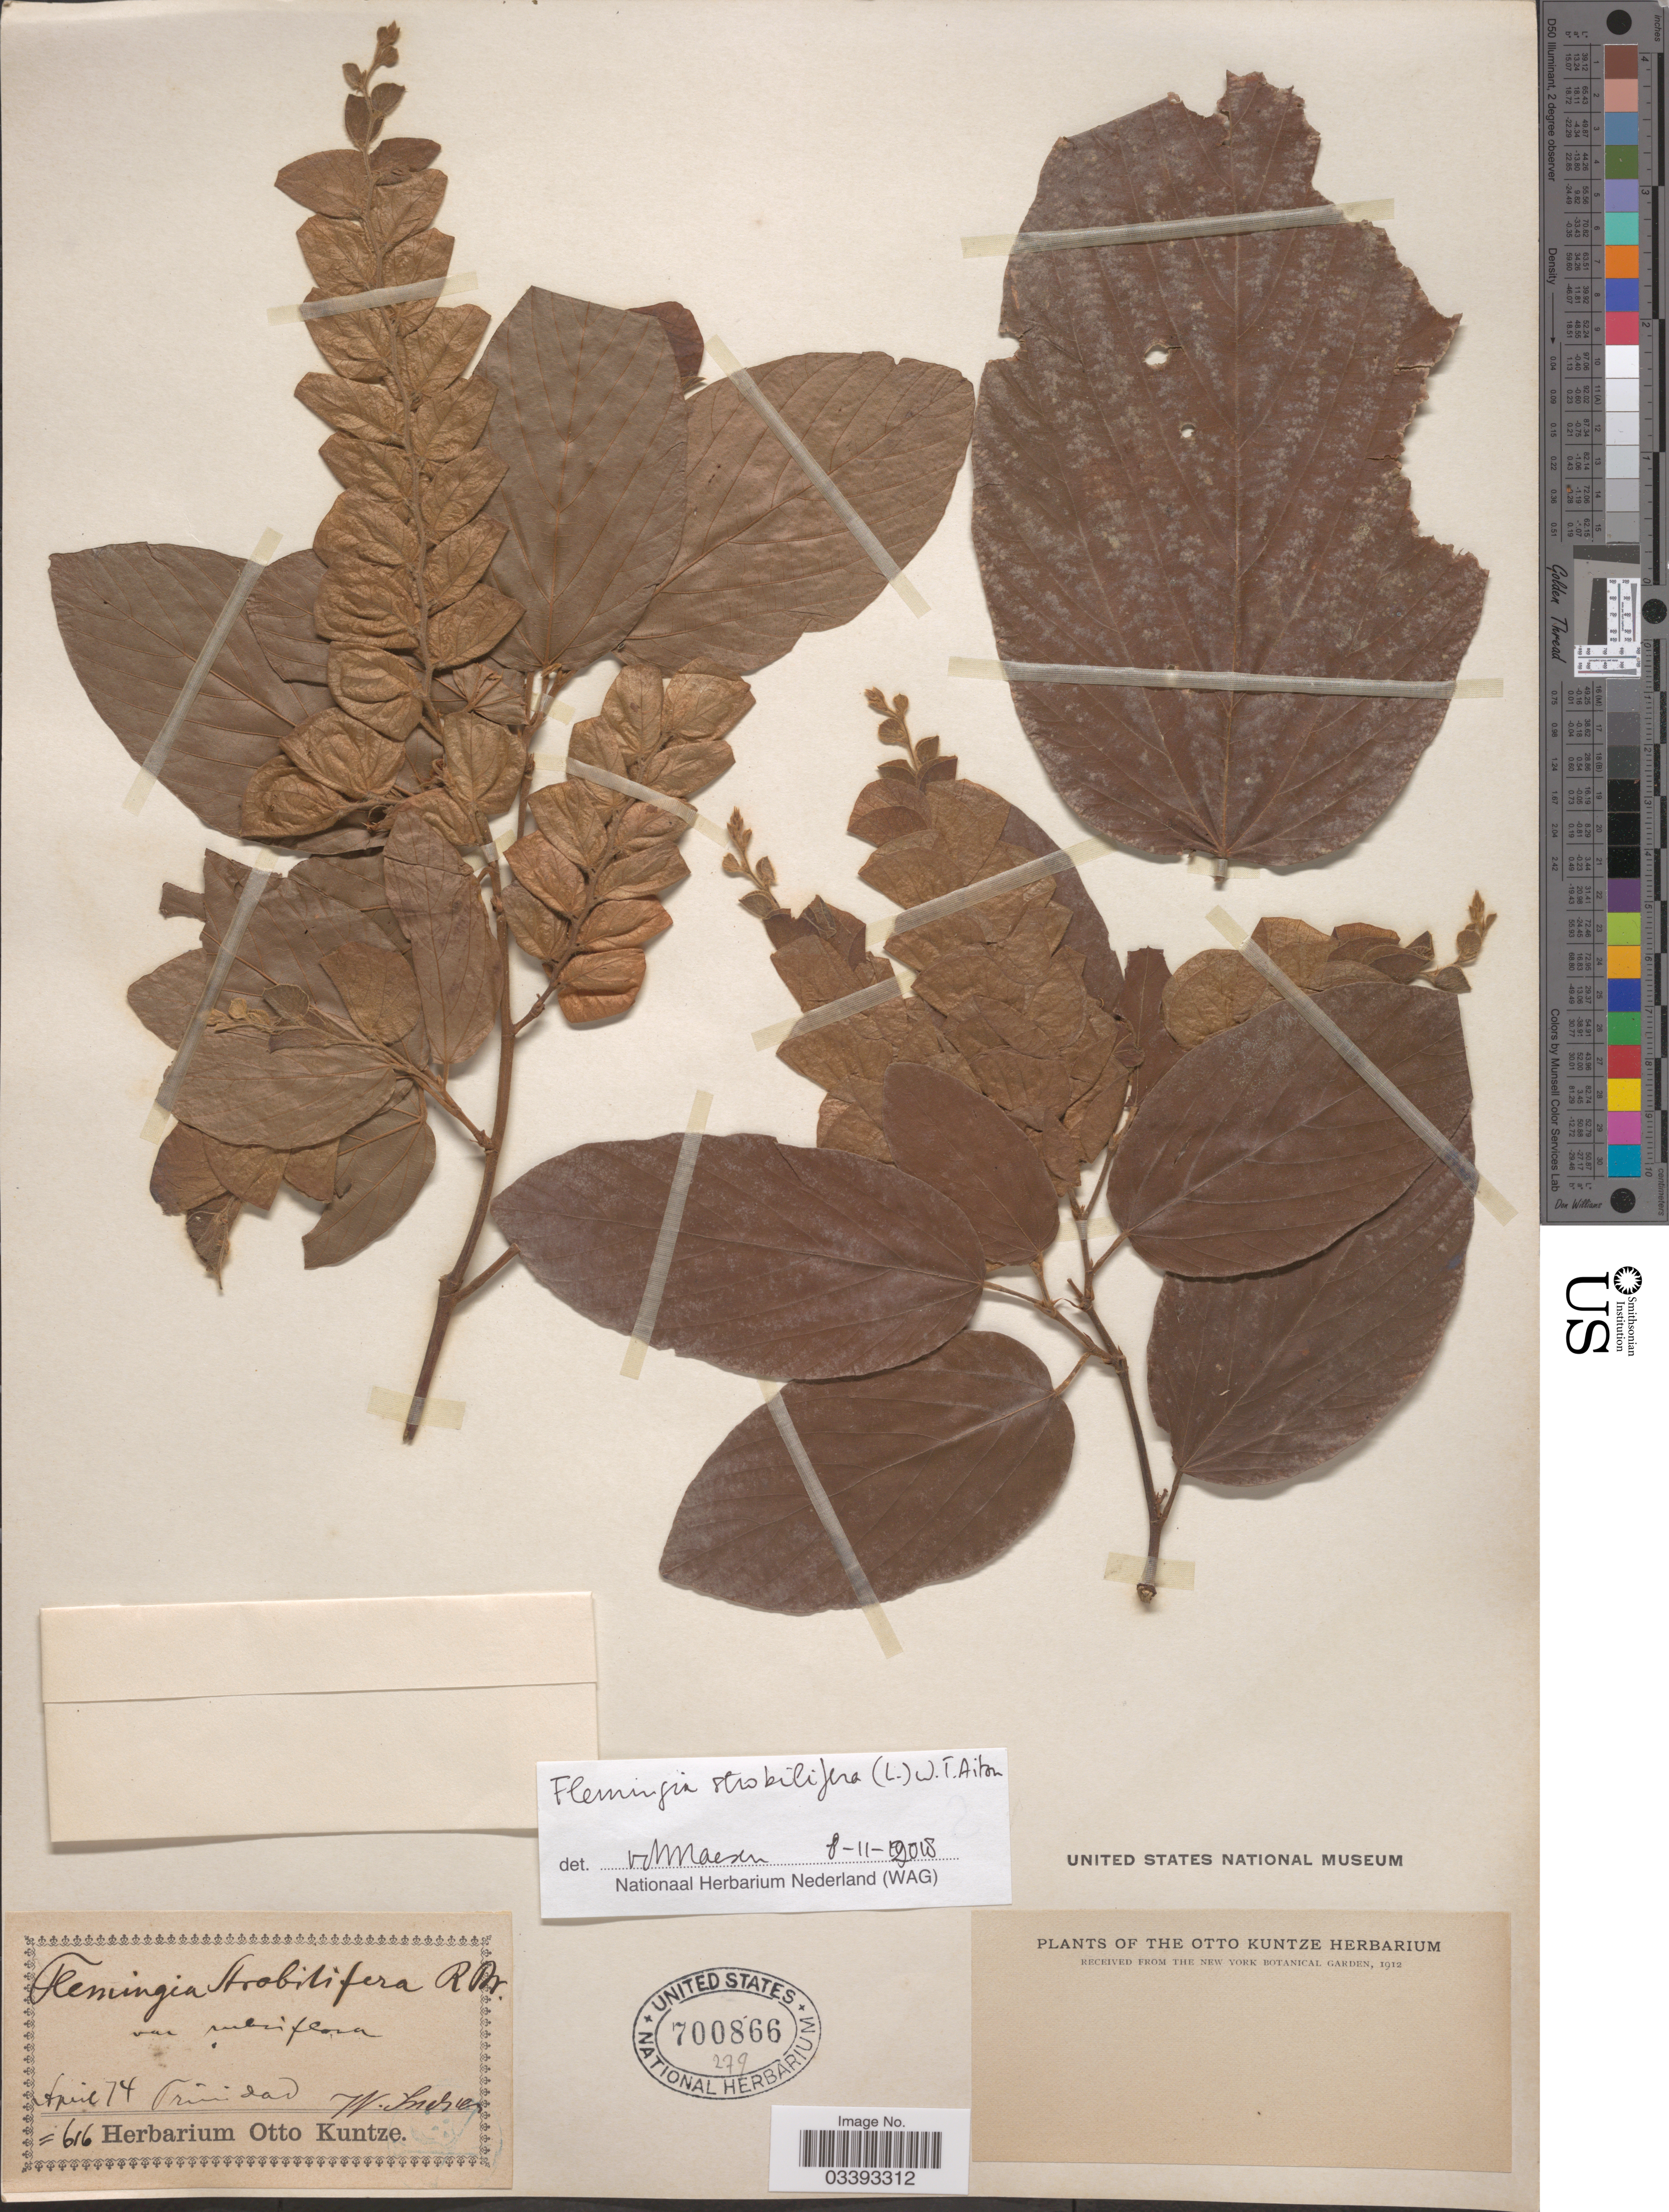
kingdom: Plantae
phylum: Tracheophyta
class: Magnoliopsida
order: Fabales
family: Fabaceae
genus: Flemingia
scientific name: Flemingia strobilifera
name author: (L.) W.T. Aiton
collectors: ex herb. Otto Kuntze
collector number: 616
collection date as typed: Transcribed d/m/y: /4/74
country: Trinidad and Tobago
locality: Trinidad.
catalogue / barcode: US 700866